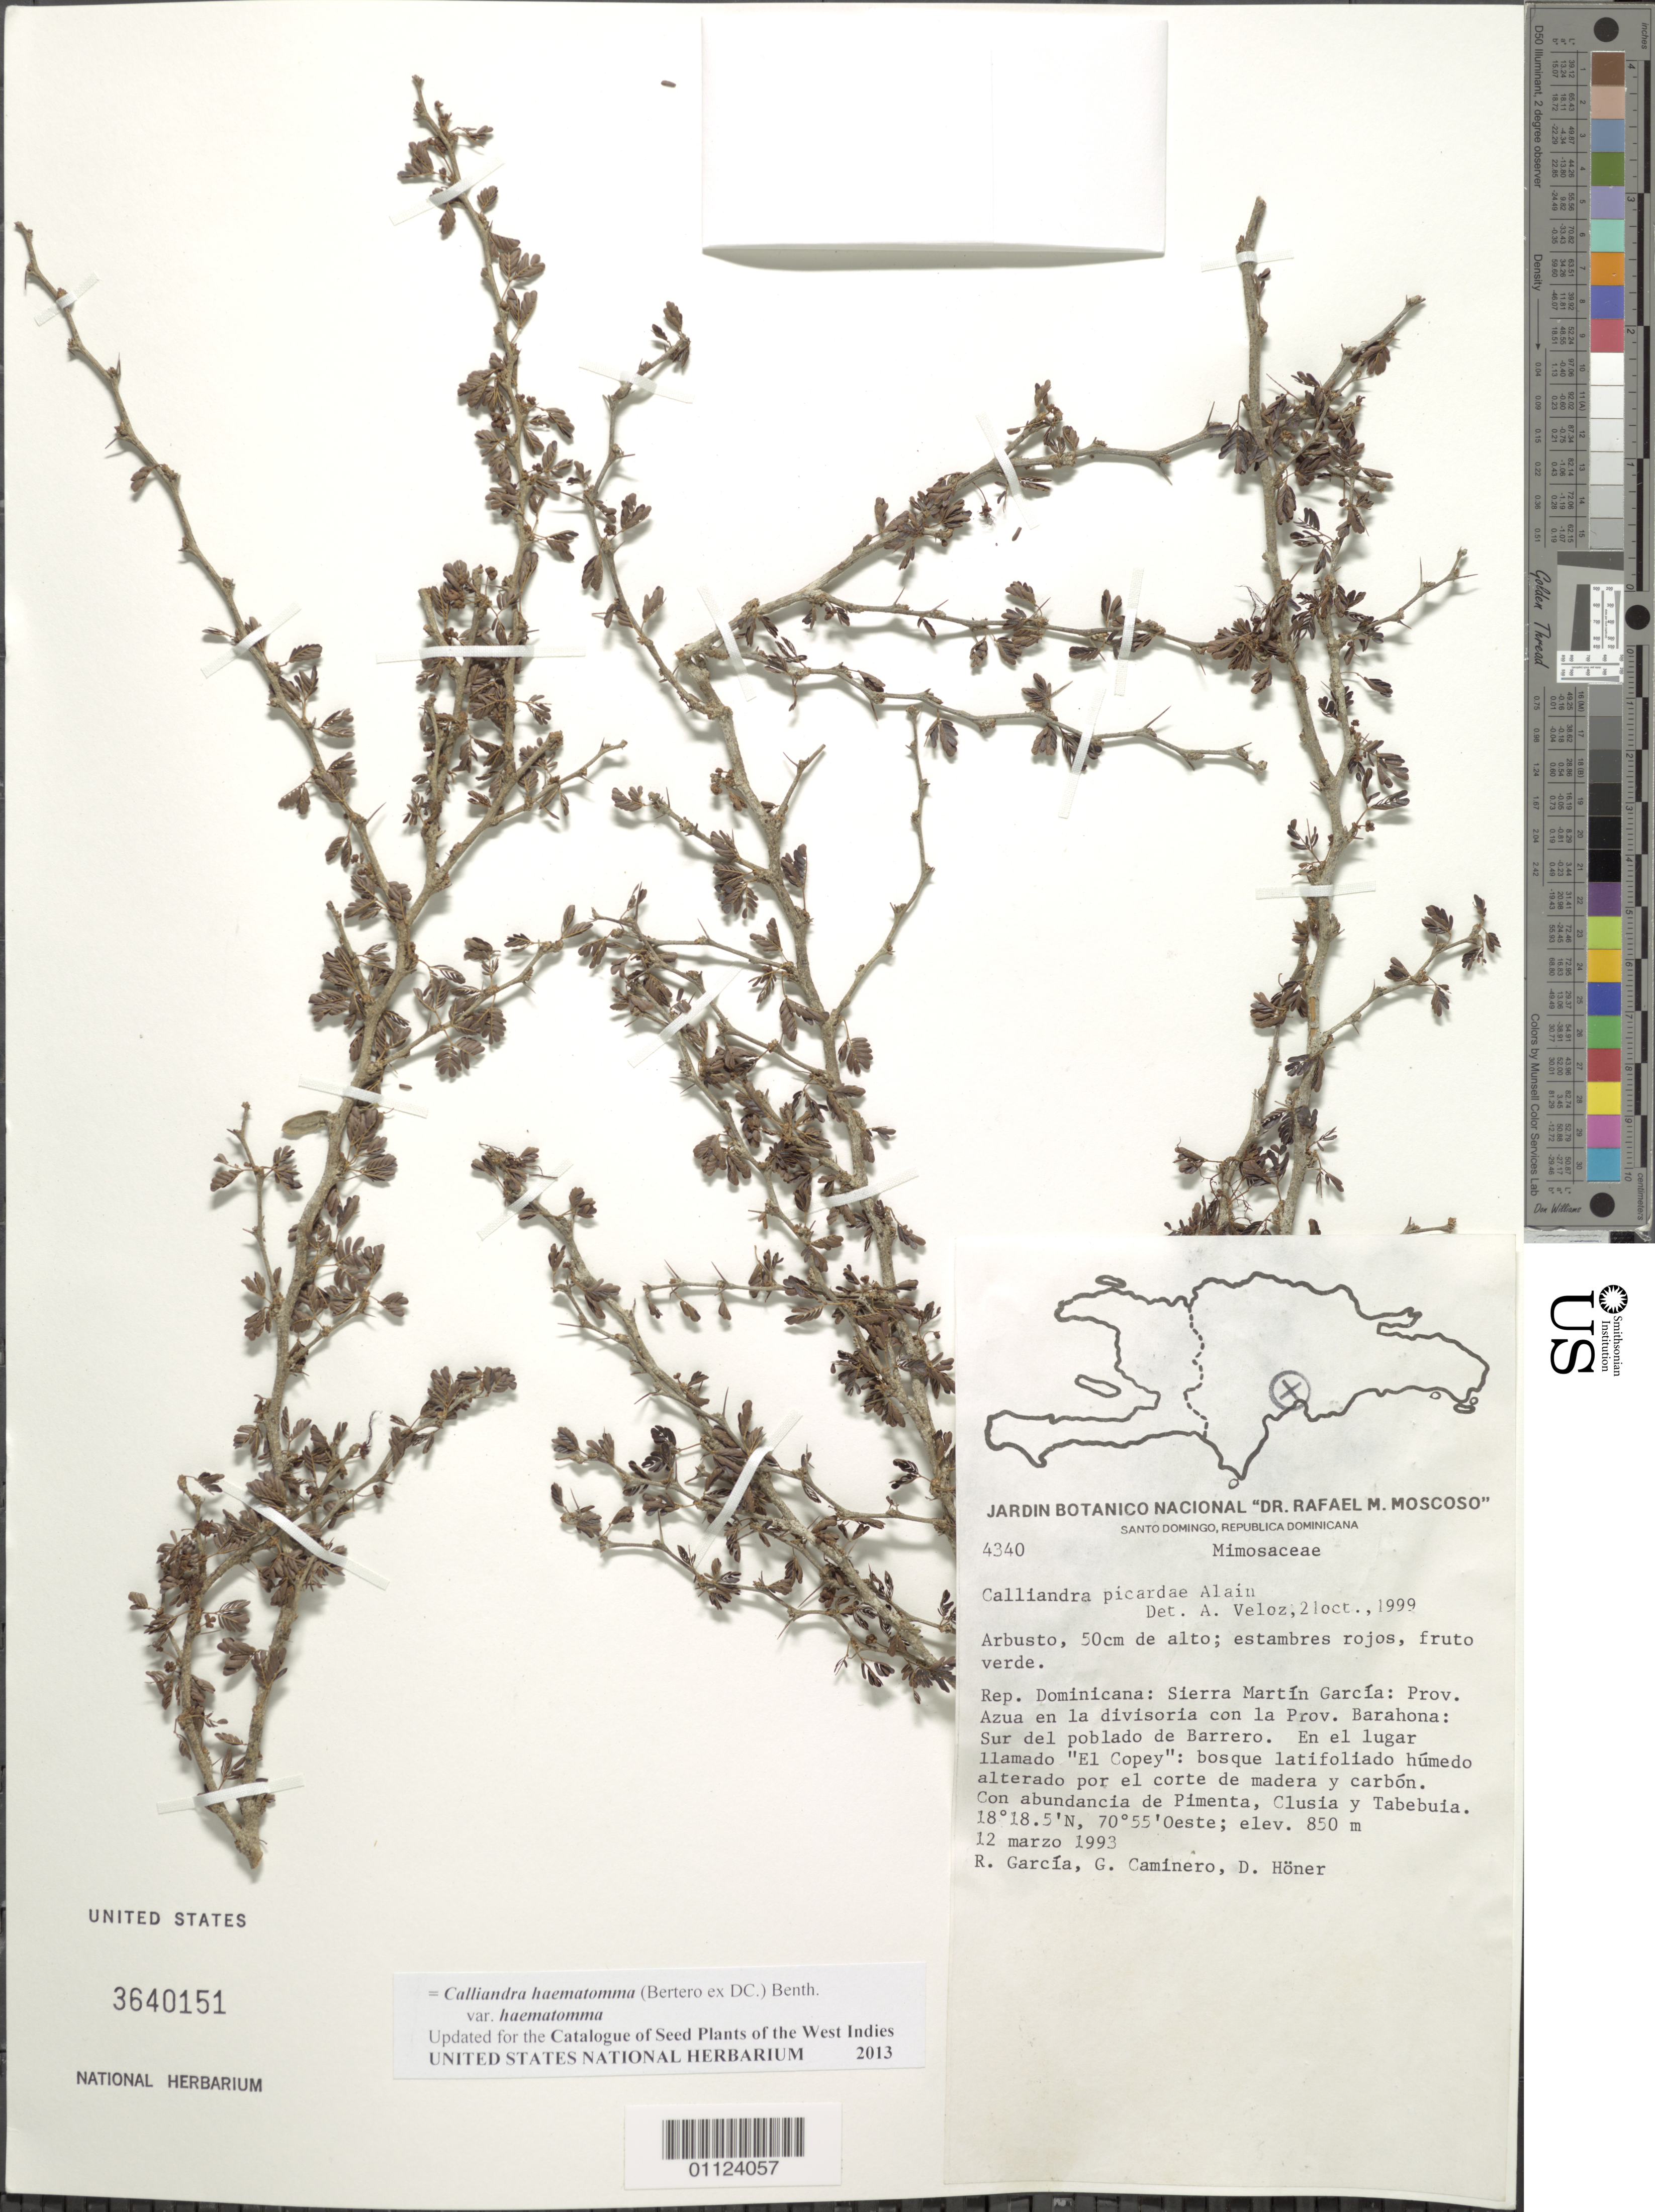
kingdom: Plantae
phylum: Tracheophyta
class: Magnoliopsida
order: Fabales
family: Fabaceae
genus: Calliandra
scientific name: Calliandra haematostoma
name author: (DC.) Urb.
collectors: R. G. García, G. Caminero & D. Höner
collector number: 4340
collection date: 1993-03-12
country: Dominican Republic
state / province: Azua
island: Hispaniola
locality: Prov. Azua en la divisoria con la Prov. Barahona; Sierra Martín García, Sur del poblado de Barrero, en el lugar llamado "El Copey".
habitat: Bosque latifoliado húmedo alterado por el corte de madera y carbón.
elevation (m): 850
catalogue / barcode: US 3640151